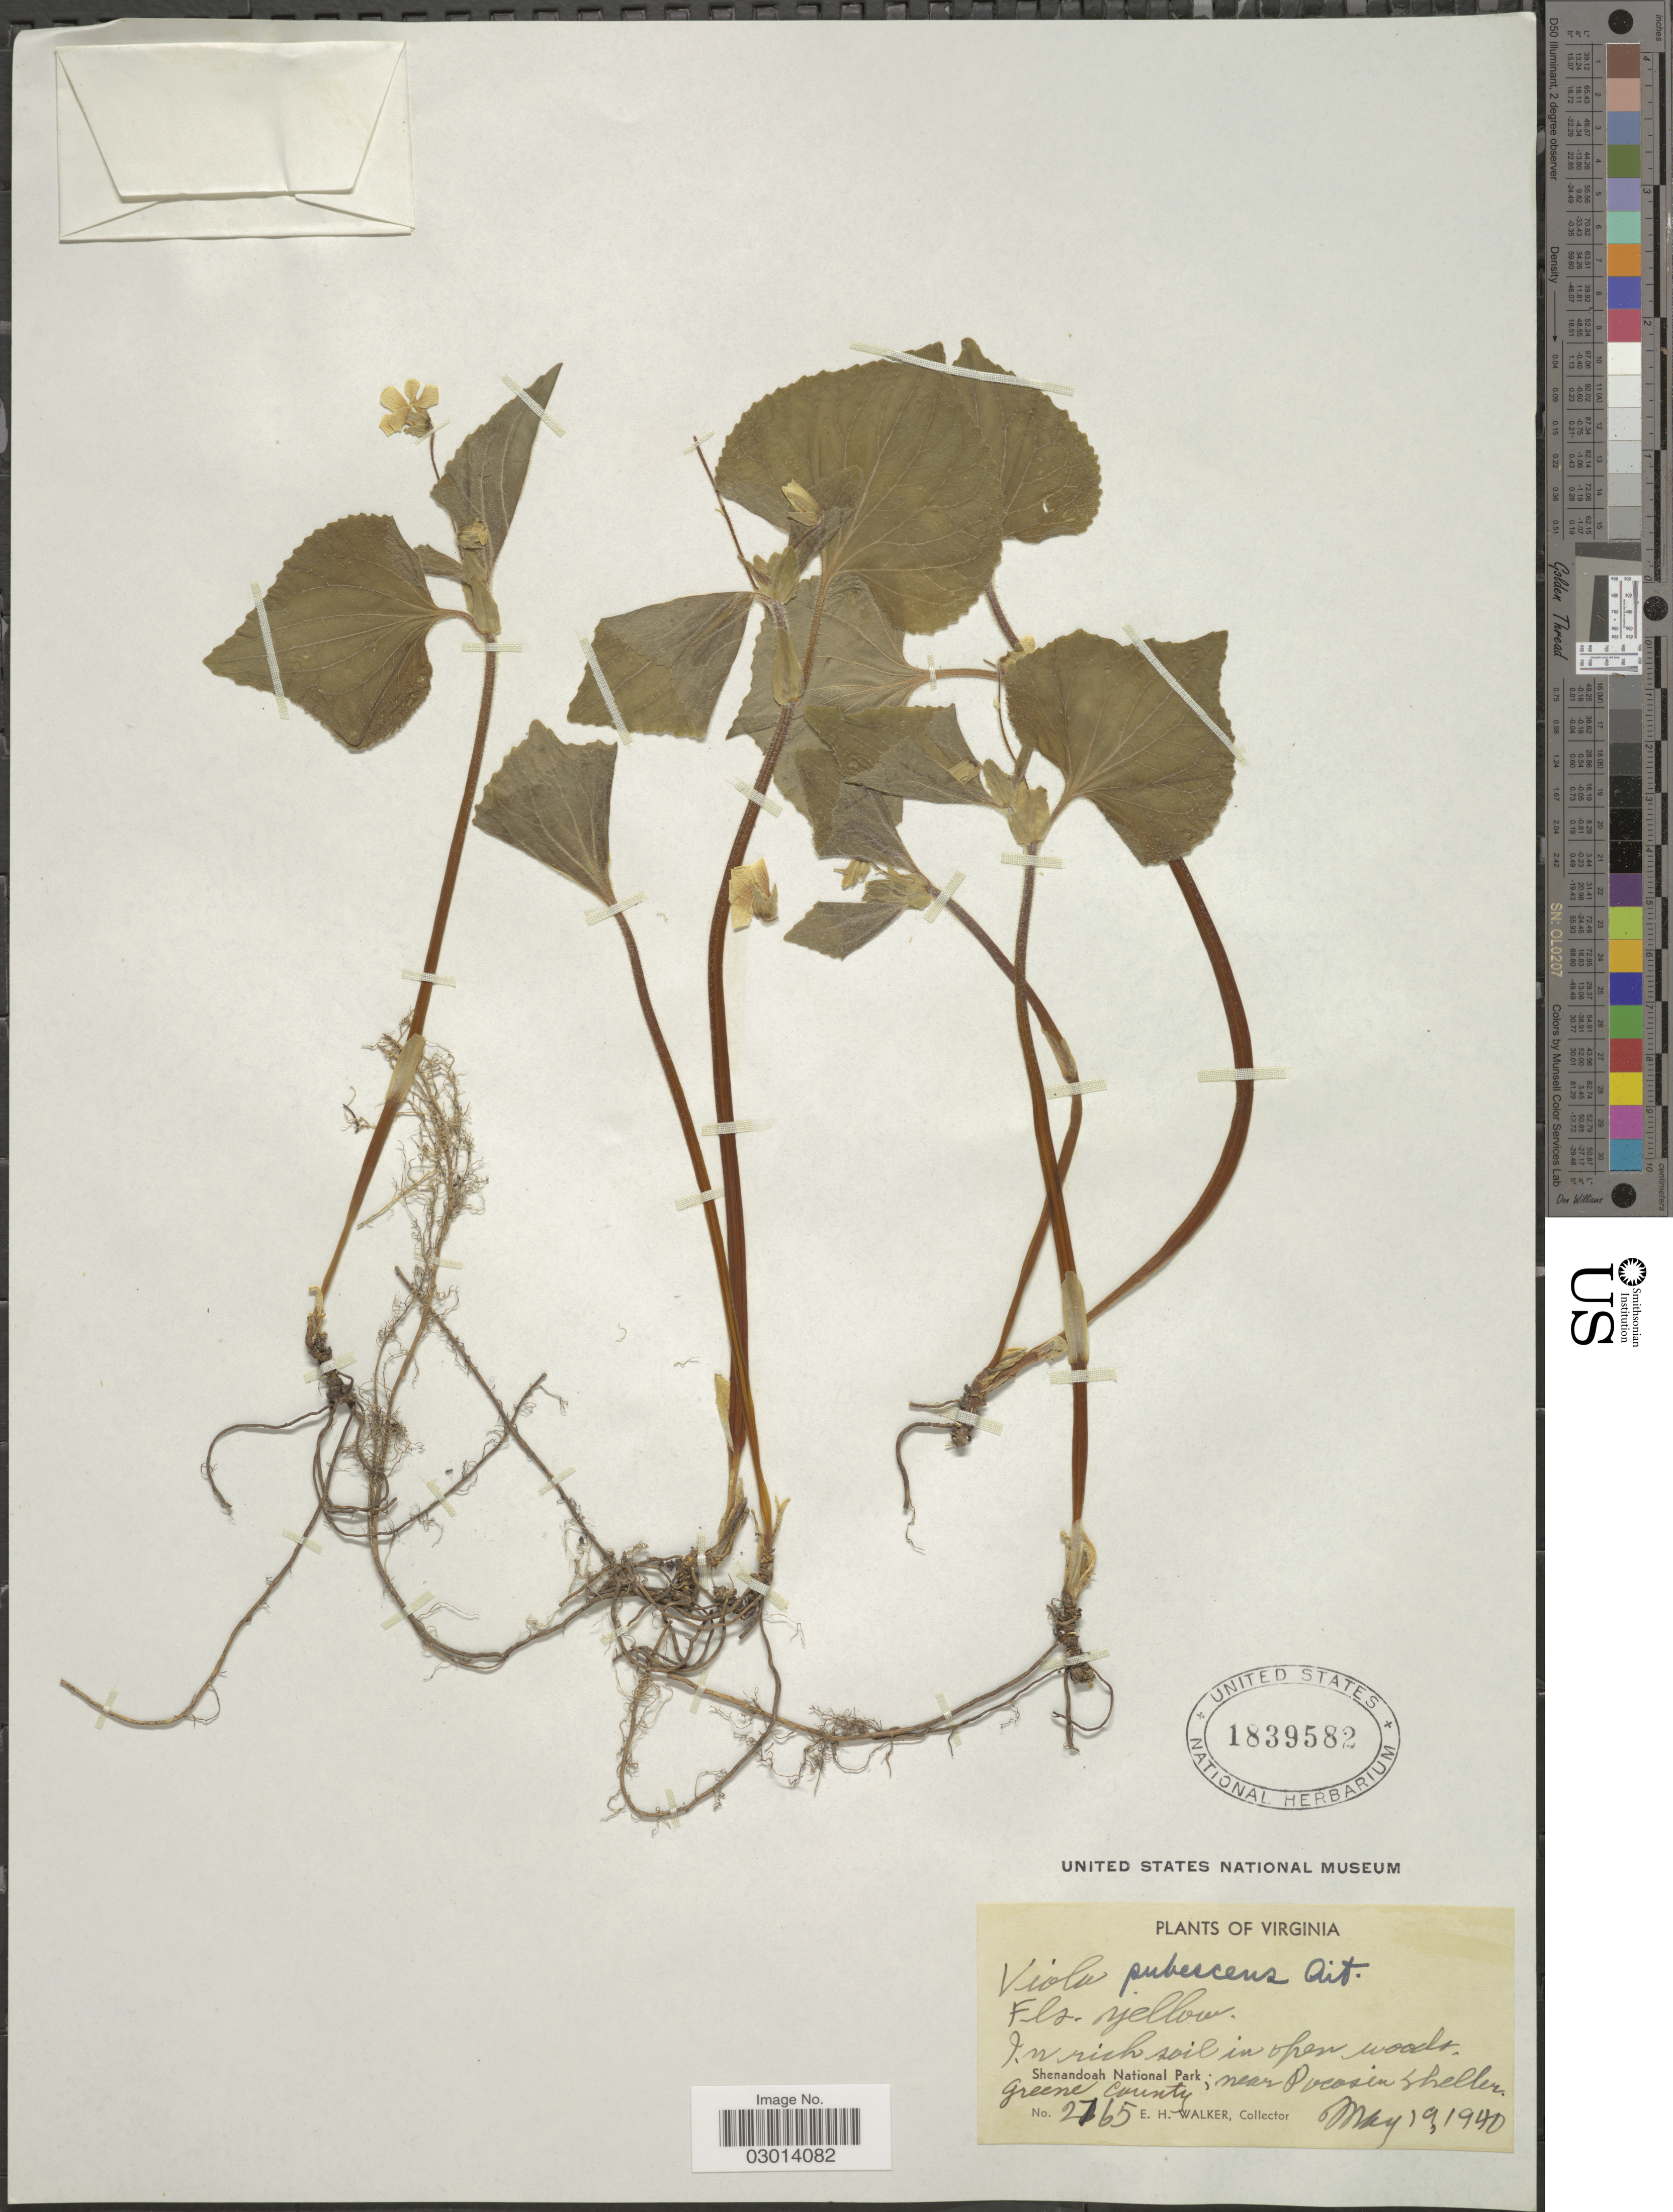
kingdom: Plantae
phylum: Tracheophyta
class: Magnoliopsida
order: Malpighiales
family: Violaceae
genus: Viola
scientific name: Viola pubescens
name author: Aiton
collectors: E. H. Walker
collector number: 2765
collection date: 1940-05-19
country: United States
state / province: Virginia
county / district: Greene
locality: Shenandoah National Park; near Pocosin Shelter. Greene County.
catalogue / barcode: US 1839582